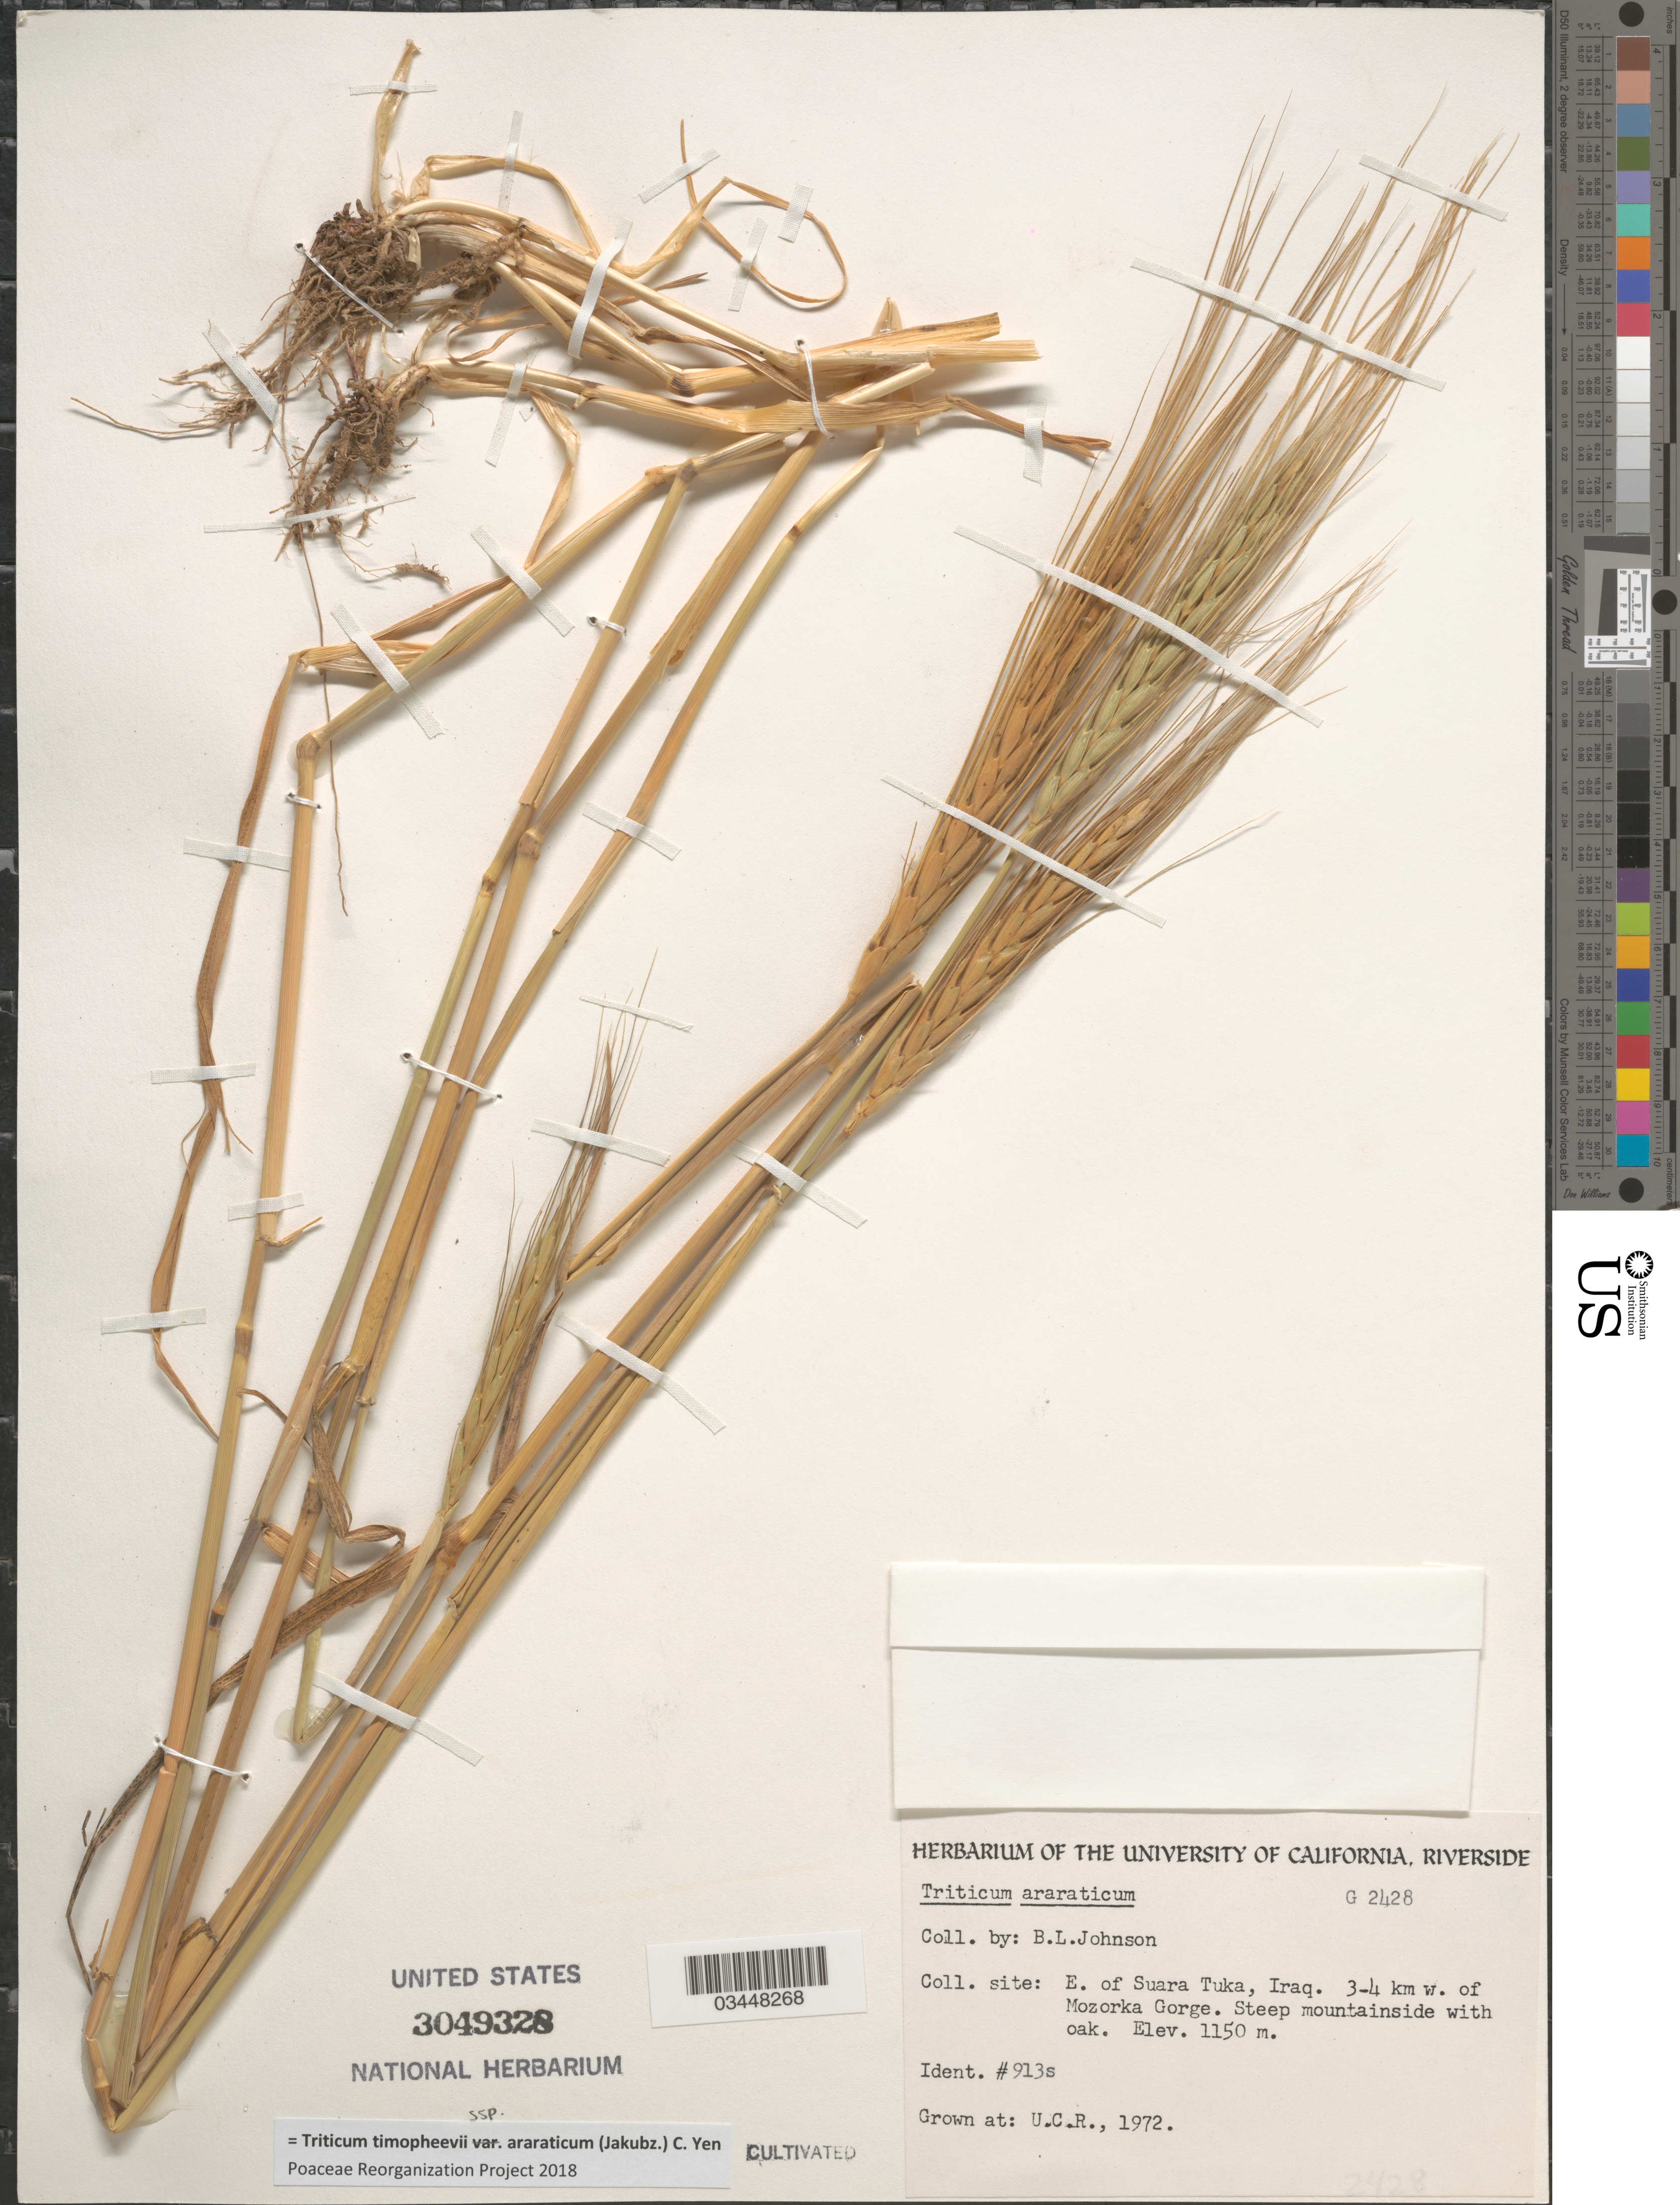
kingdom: Plantae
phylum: Tracheophyta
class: Liliopsida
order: Poales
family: Poaceae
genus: Triticum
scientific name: Triticum timopheevii subsp. araraticum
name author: (Jakubz.) C. Yen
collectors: ex herb. Univ. of California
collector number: G2428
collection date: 1972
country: United States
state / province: California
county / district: Riverside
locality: U.C.R.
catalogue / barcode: US 3049328